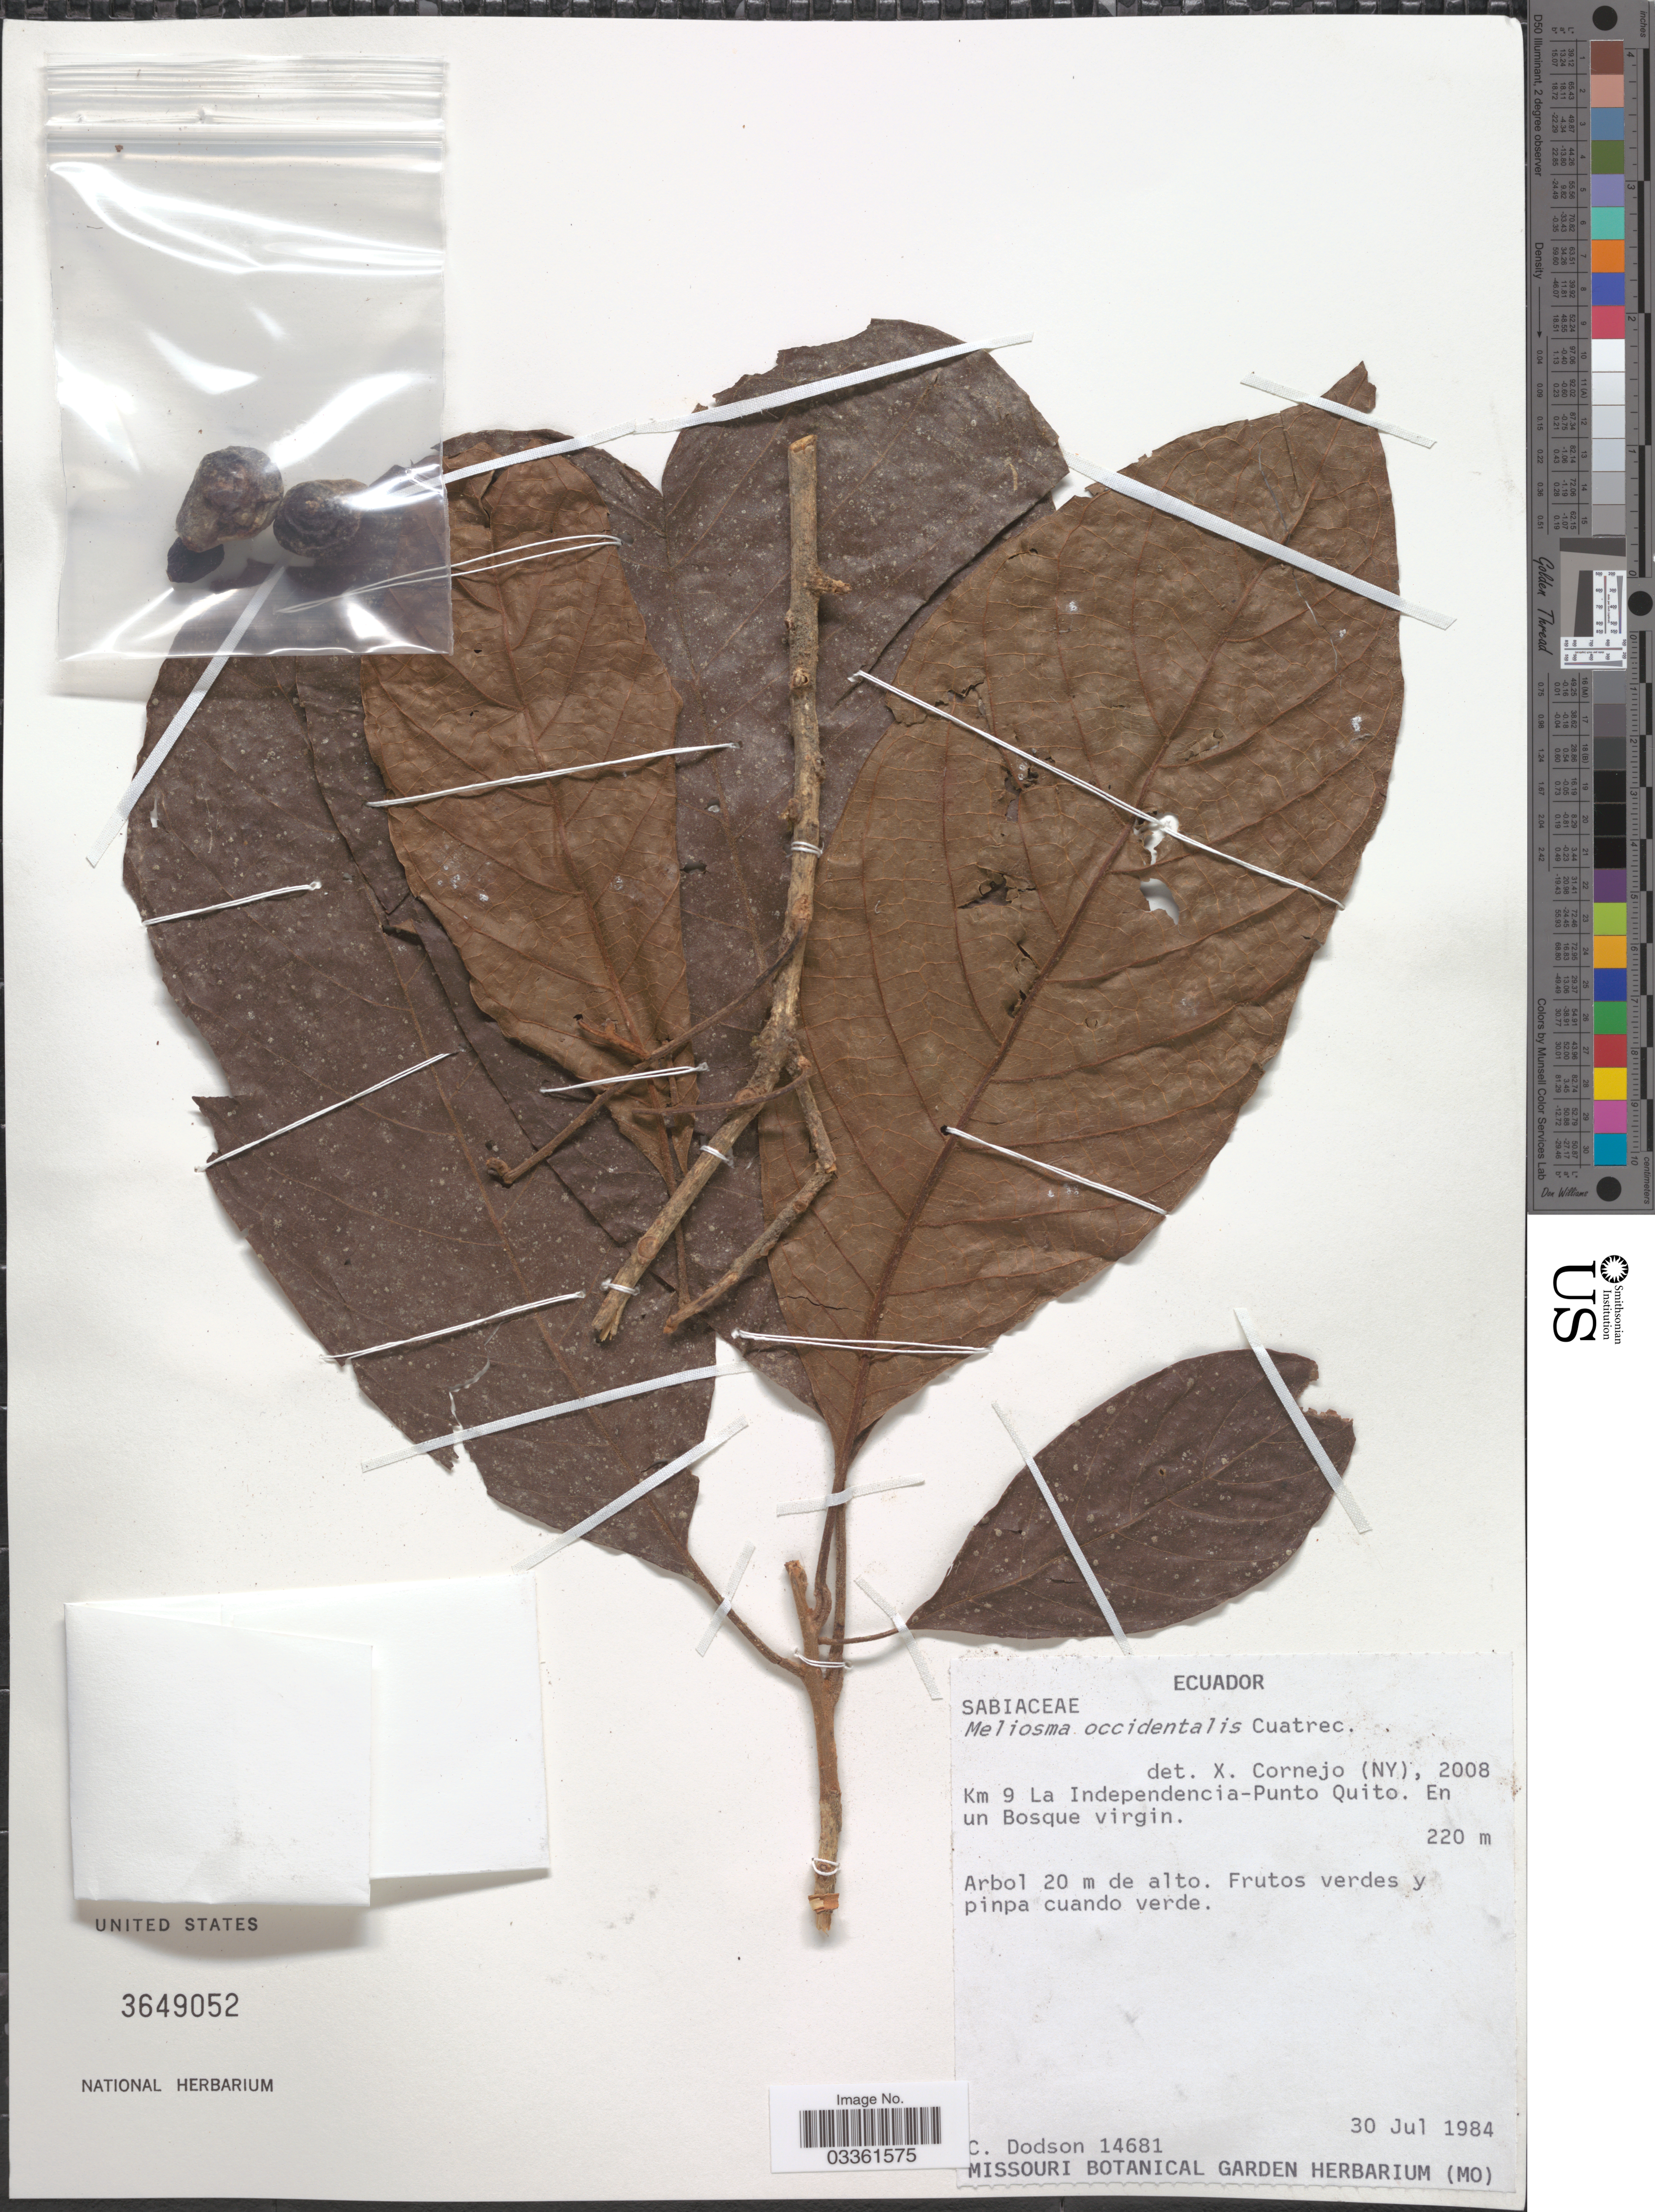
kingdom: Plantae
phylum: Tracheophyta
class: Magnoliopsida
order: Proteales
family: Sabiaceae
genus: Meliosma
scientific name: Meliosma occidentalis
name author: Cuatrec.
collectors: C. Dodson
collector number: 14681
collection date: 1984-07-30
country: Ecuador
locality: Km 9 La Independencia-Punto Quito. En un Bosque virgin.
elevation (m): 220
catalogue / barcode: US 3649052